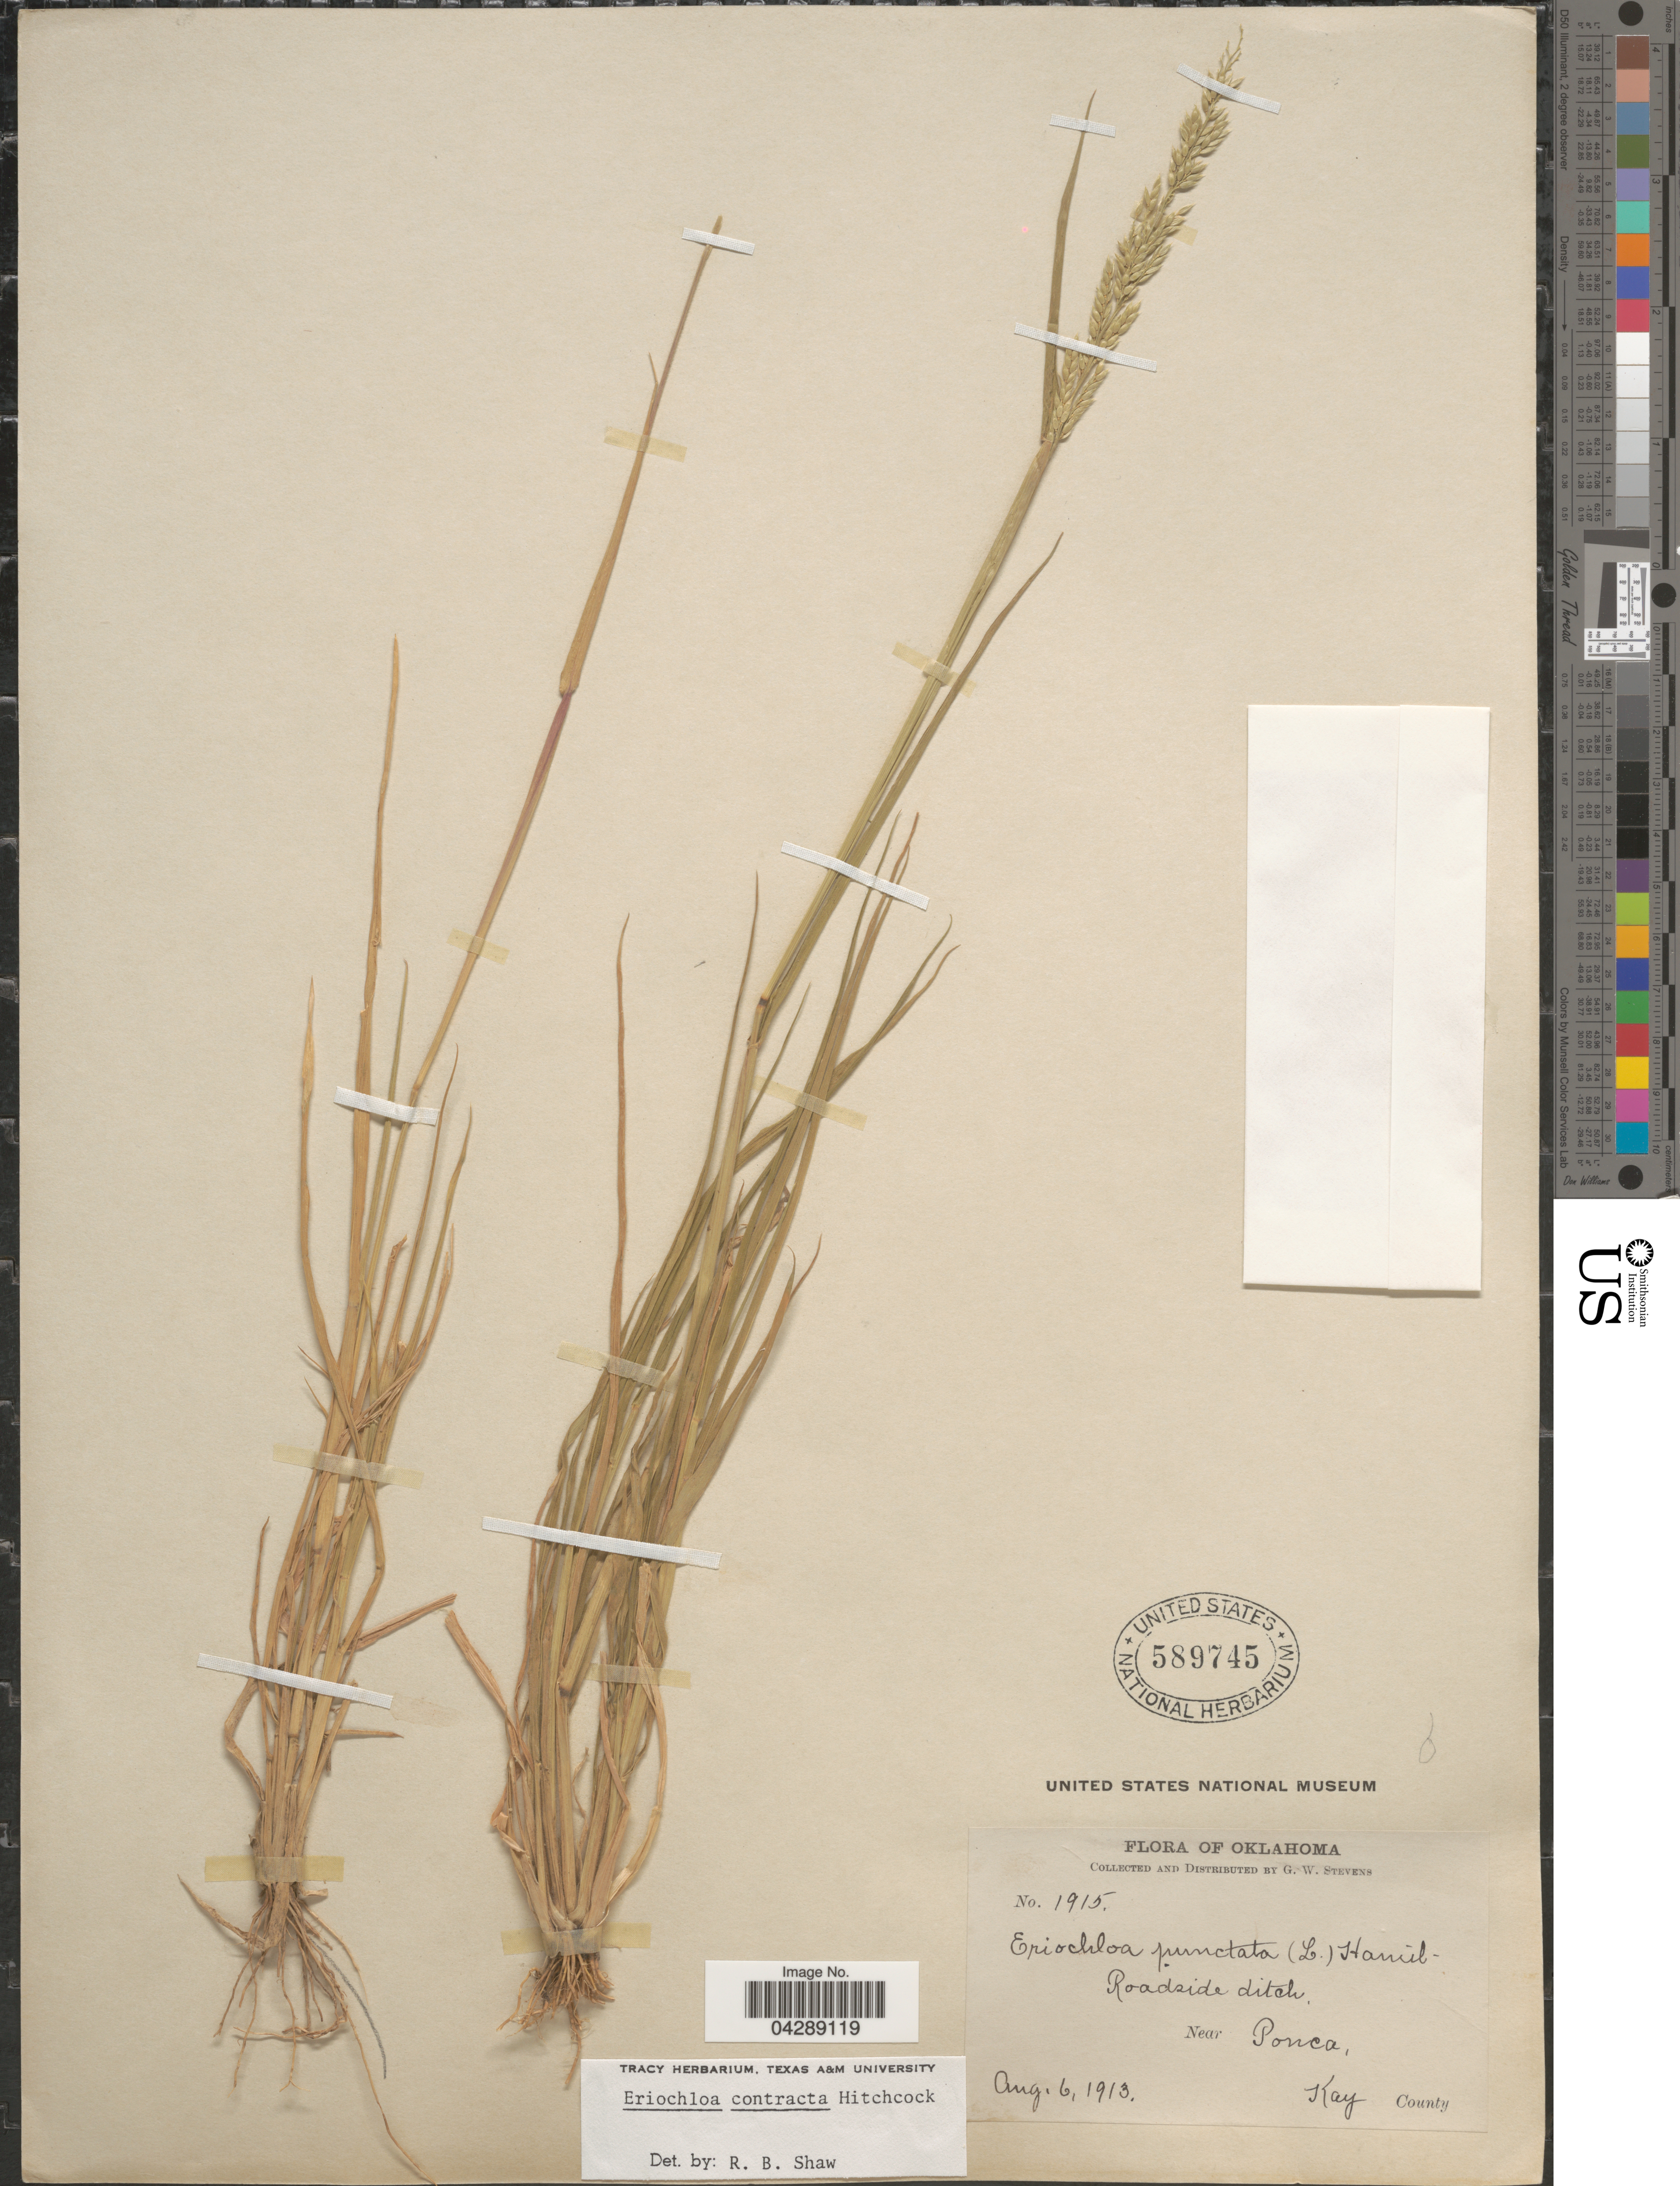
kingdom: Plantae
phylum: Tracheophyta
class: Liliopsida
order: Poales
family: Poaceae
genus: Eriochloa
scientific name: Eriochloa contracta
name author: Hitchc.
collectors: G. W. Stevens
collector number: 1915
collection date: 1913-08-06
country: United States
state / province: Oklahoma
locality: Roadside ditch. Near Ponca, Kay County.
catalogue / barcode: US 589745